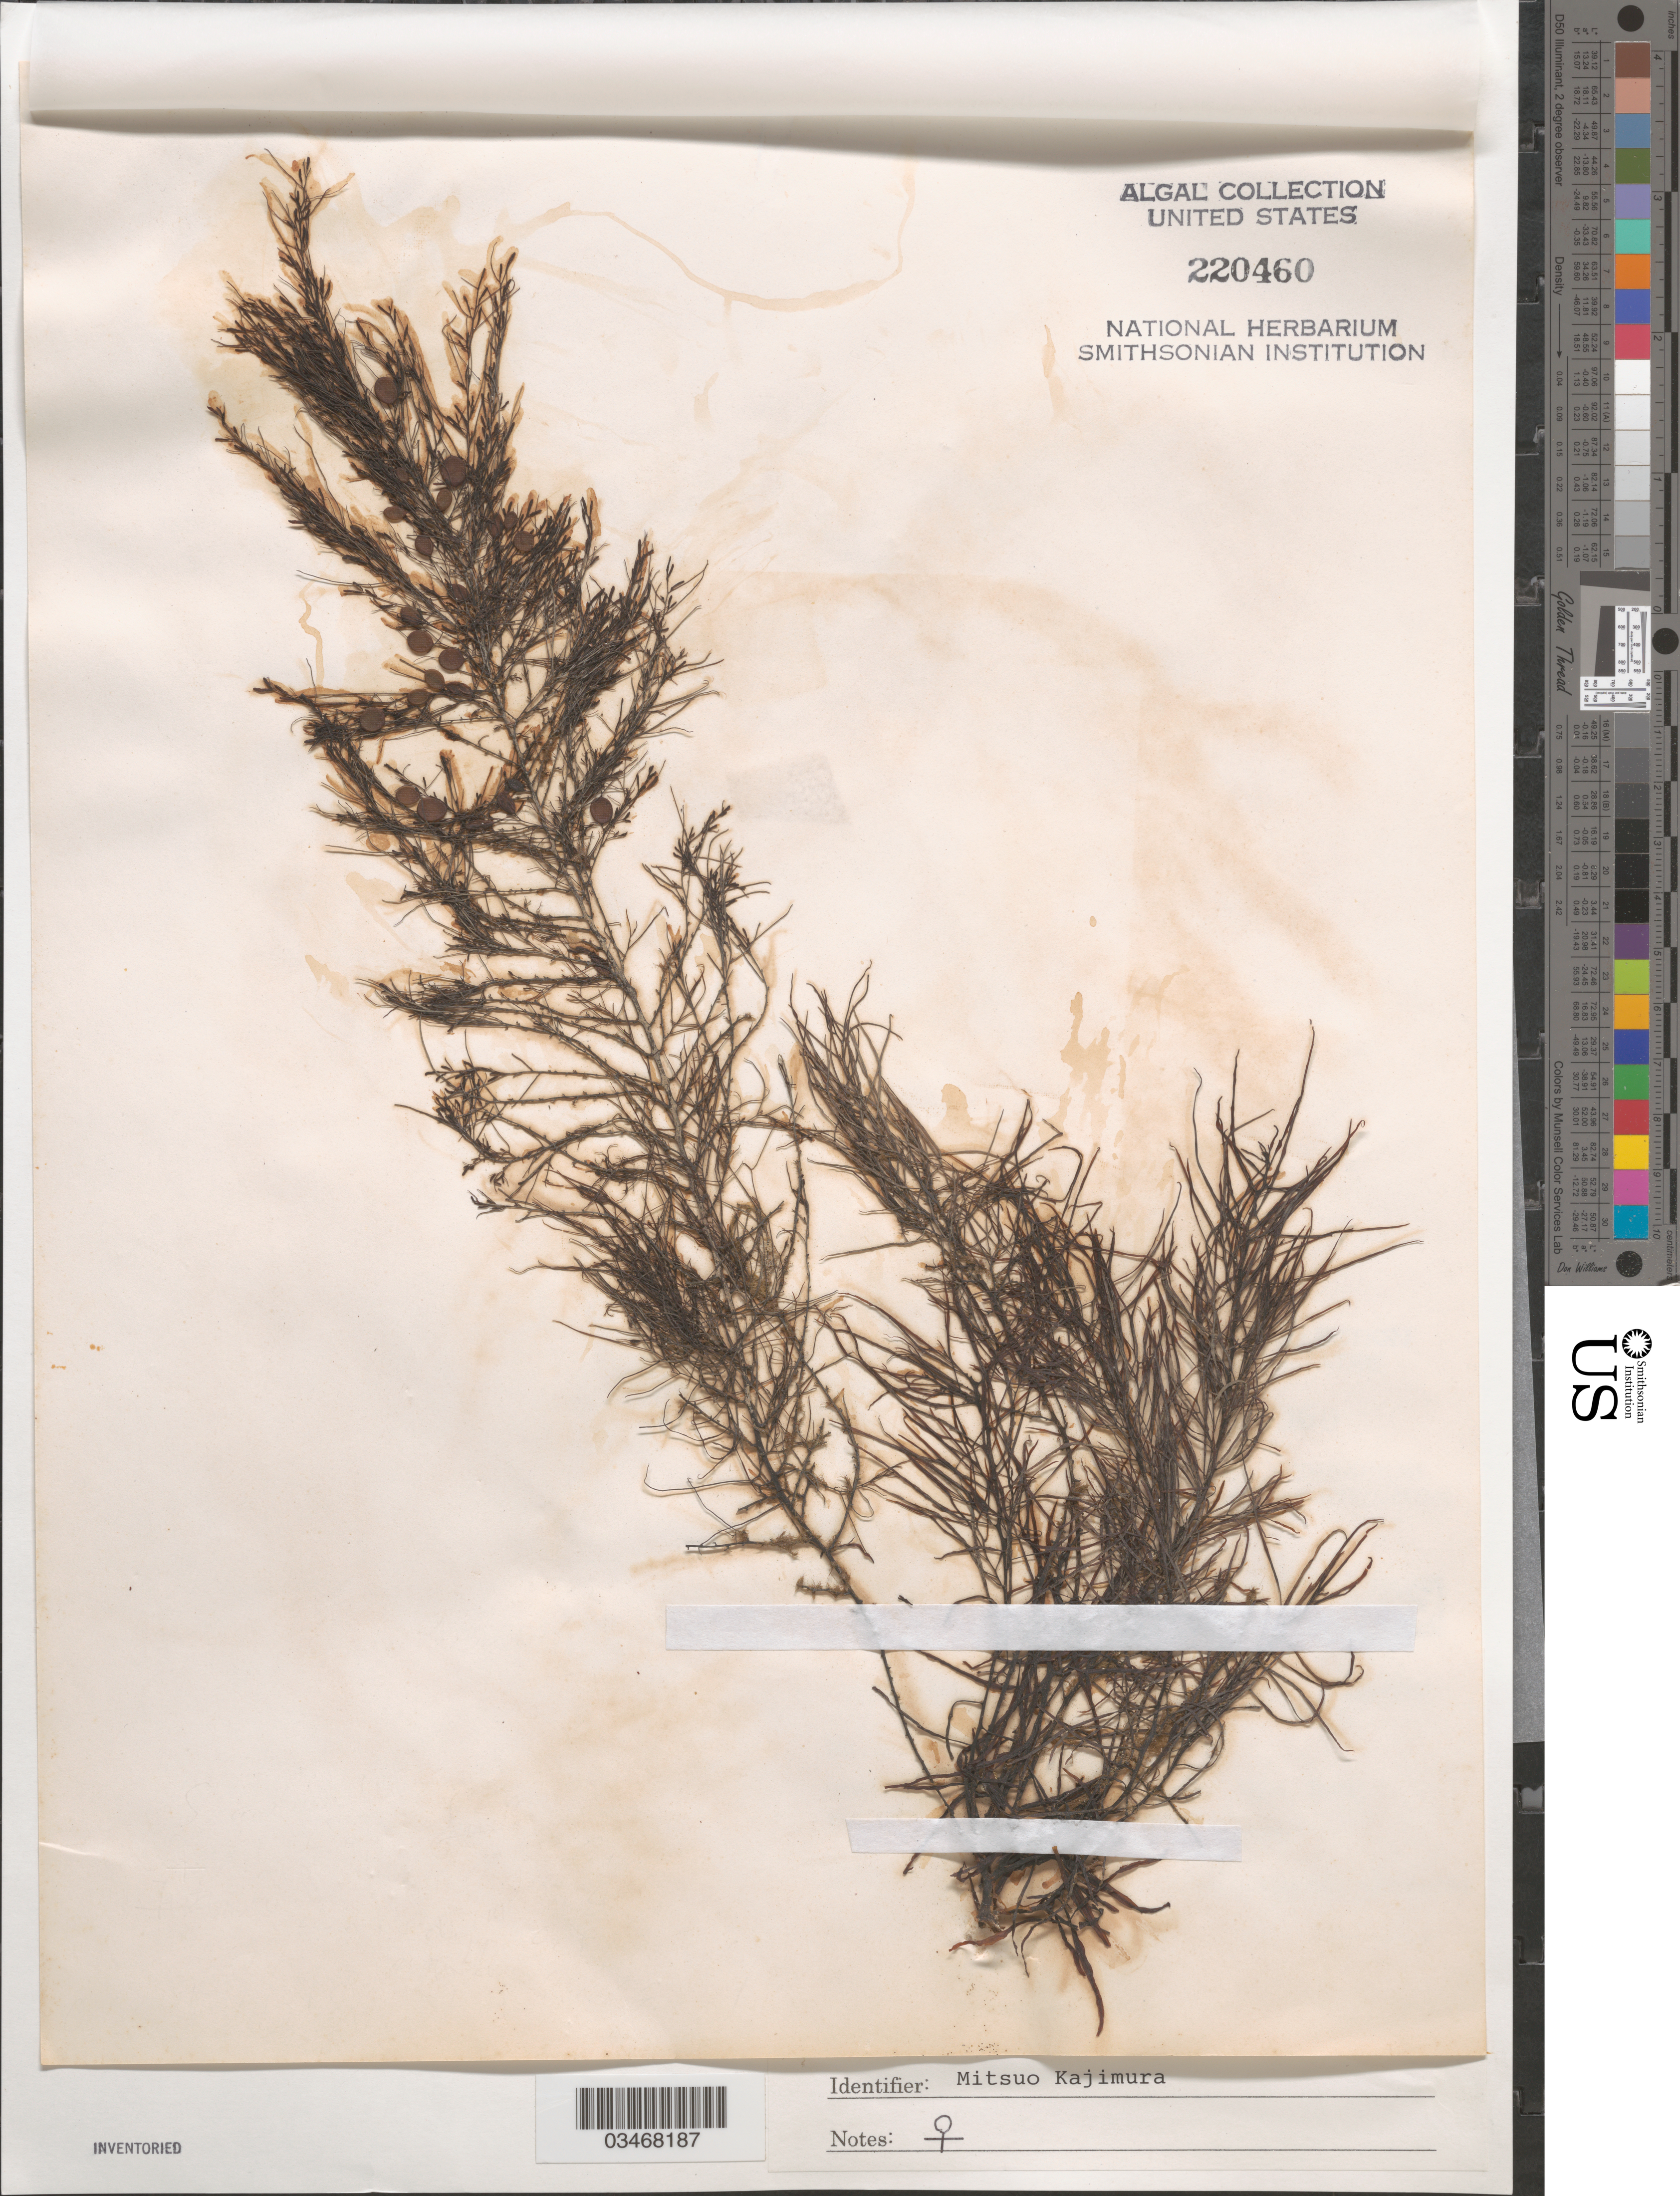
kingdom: Chromista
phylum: Ochrophyta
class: Phaeophyceae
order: Fucales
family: Sargassaceae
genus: Sargassum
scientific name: Sargassum autumnale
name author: Yoshida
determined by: Ballantine, D. L.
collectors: M. Kajimura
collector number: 3522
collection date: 1988-10-17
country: Japan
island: Oki Islands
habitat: On rocky bottom.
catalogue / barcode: US 220460